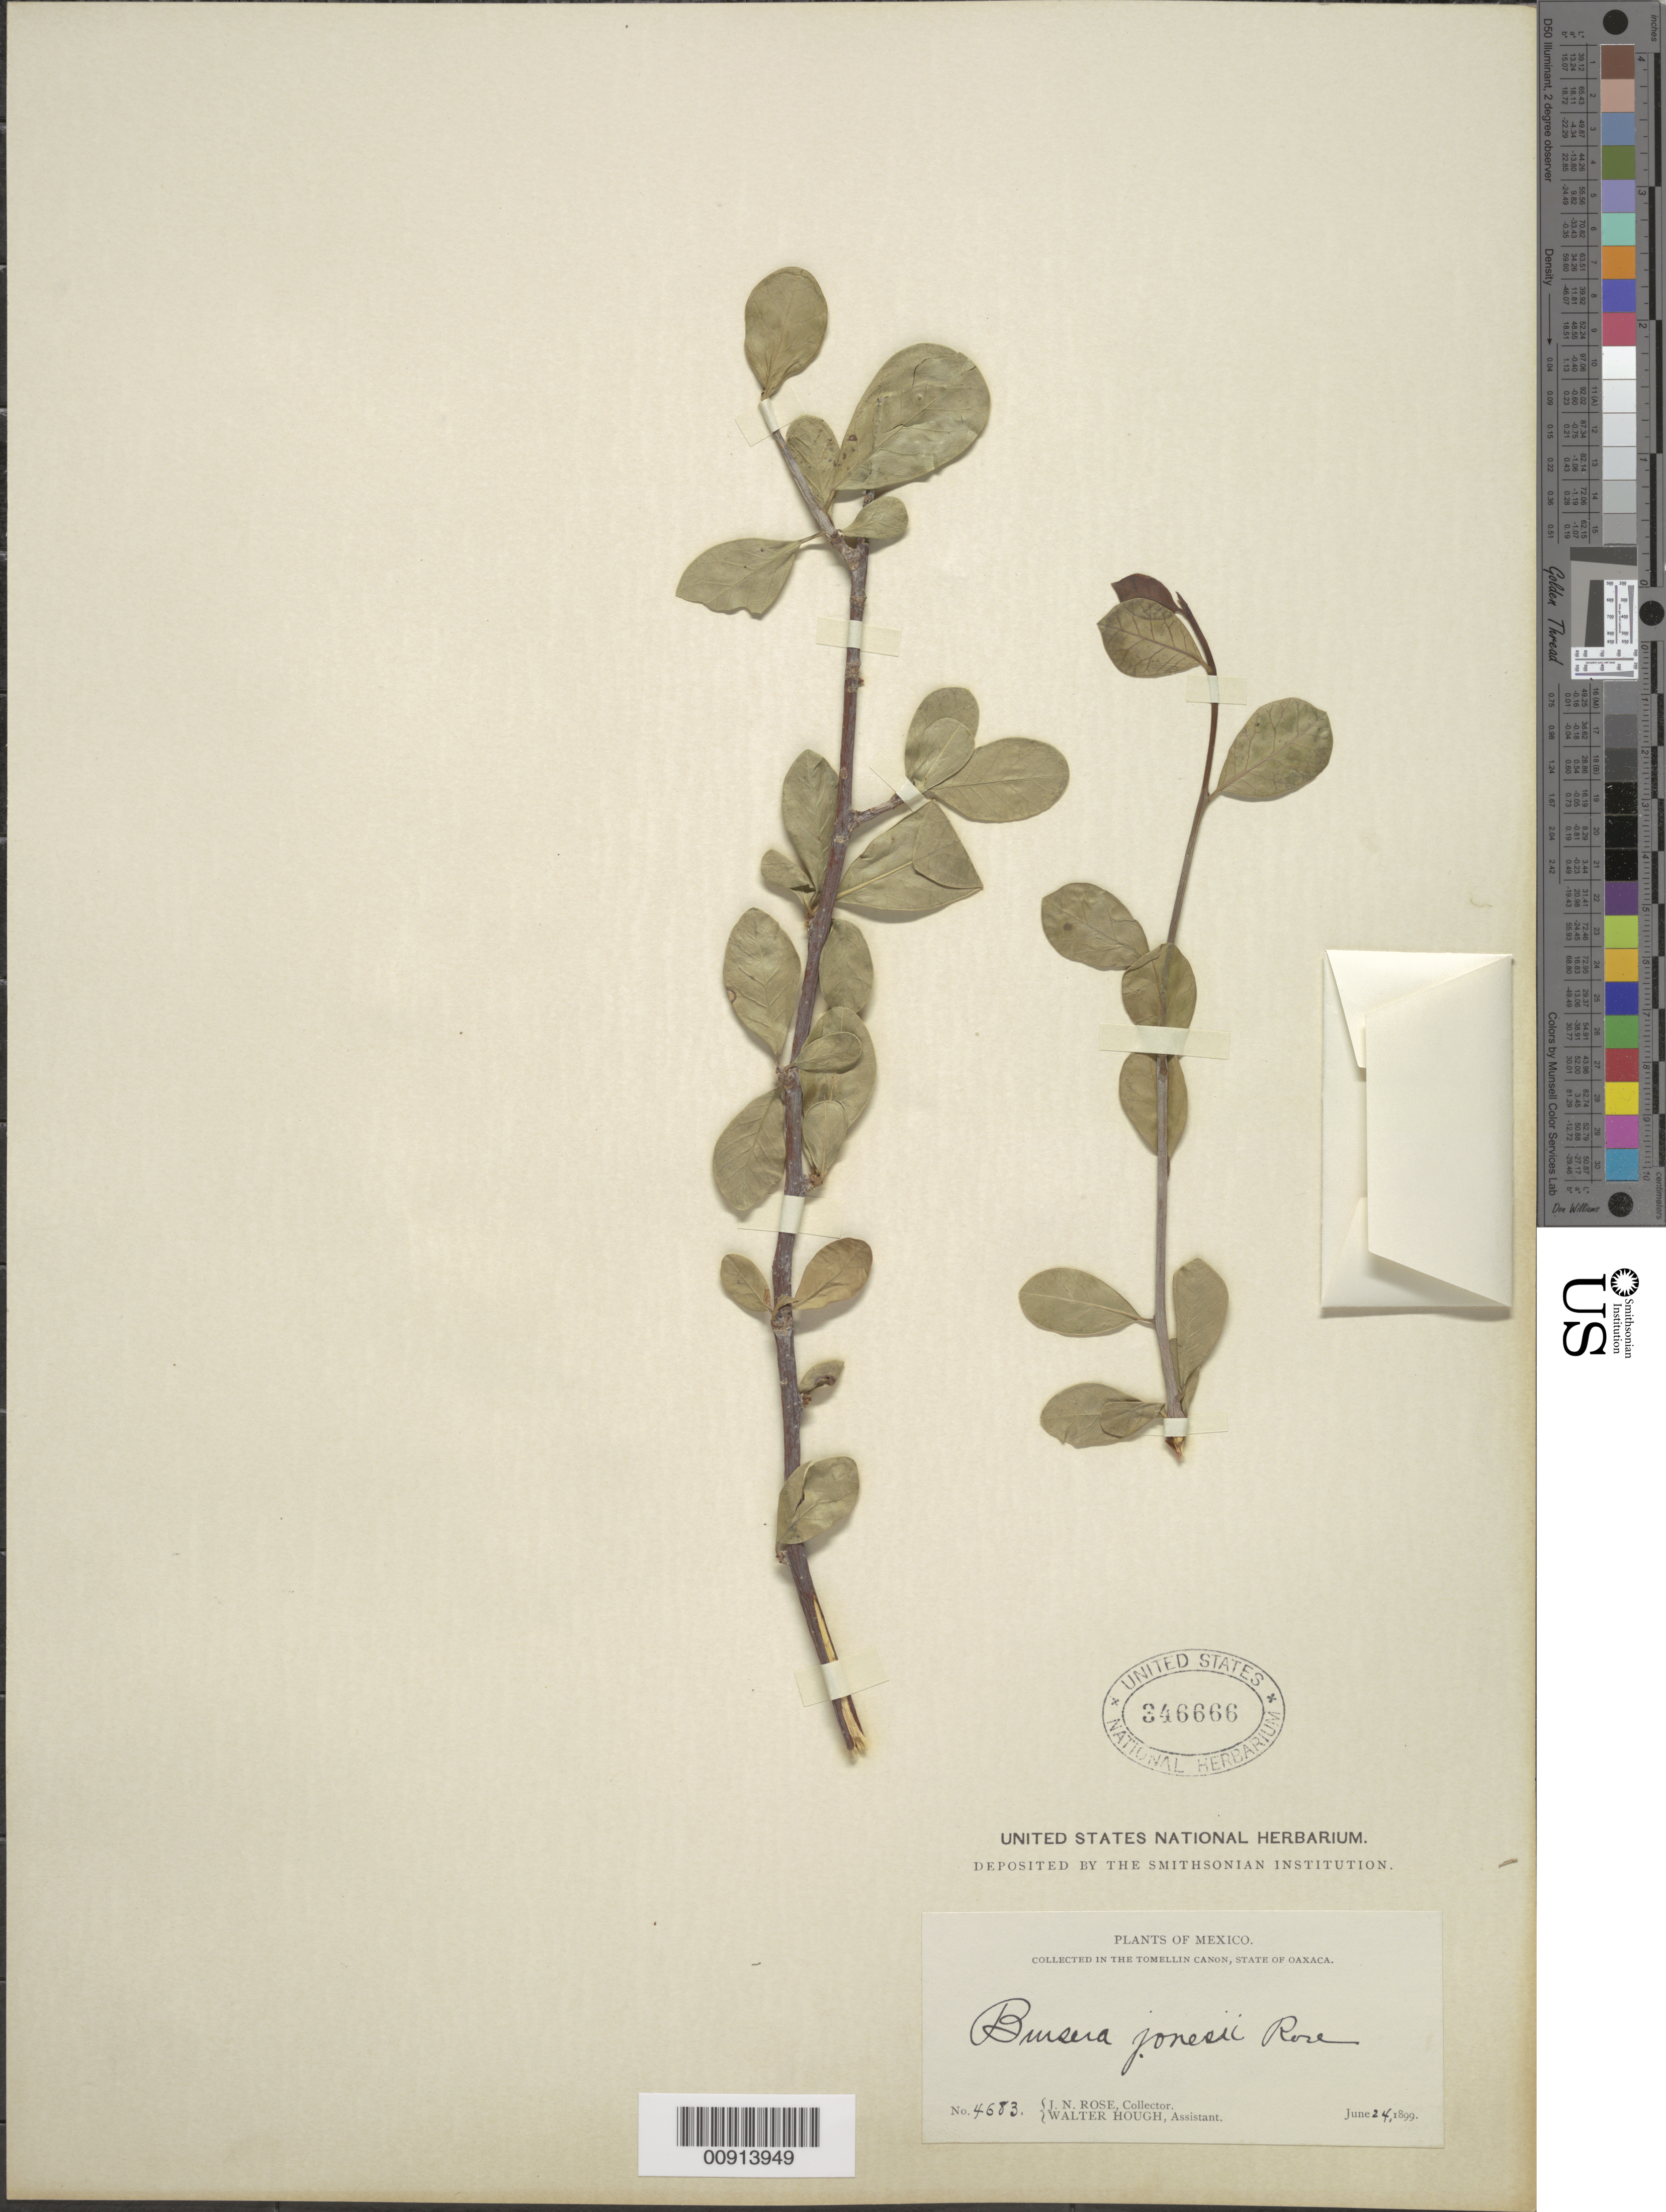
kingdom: Plantae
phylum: Tracheophyta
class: Magnoliopsida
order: Sapindales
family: Burseraceae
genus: Bursera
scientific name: Bursera schlechtendalii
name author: Engl.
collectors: J. N. Rose & W. Hough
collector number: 4683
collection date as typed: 24 Jun 1899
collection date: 1899-06-24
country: Mexico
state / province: Oaxaca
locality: Tomellín Cañon, State of Oaxaca.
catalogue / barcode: US 346666